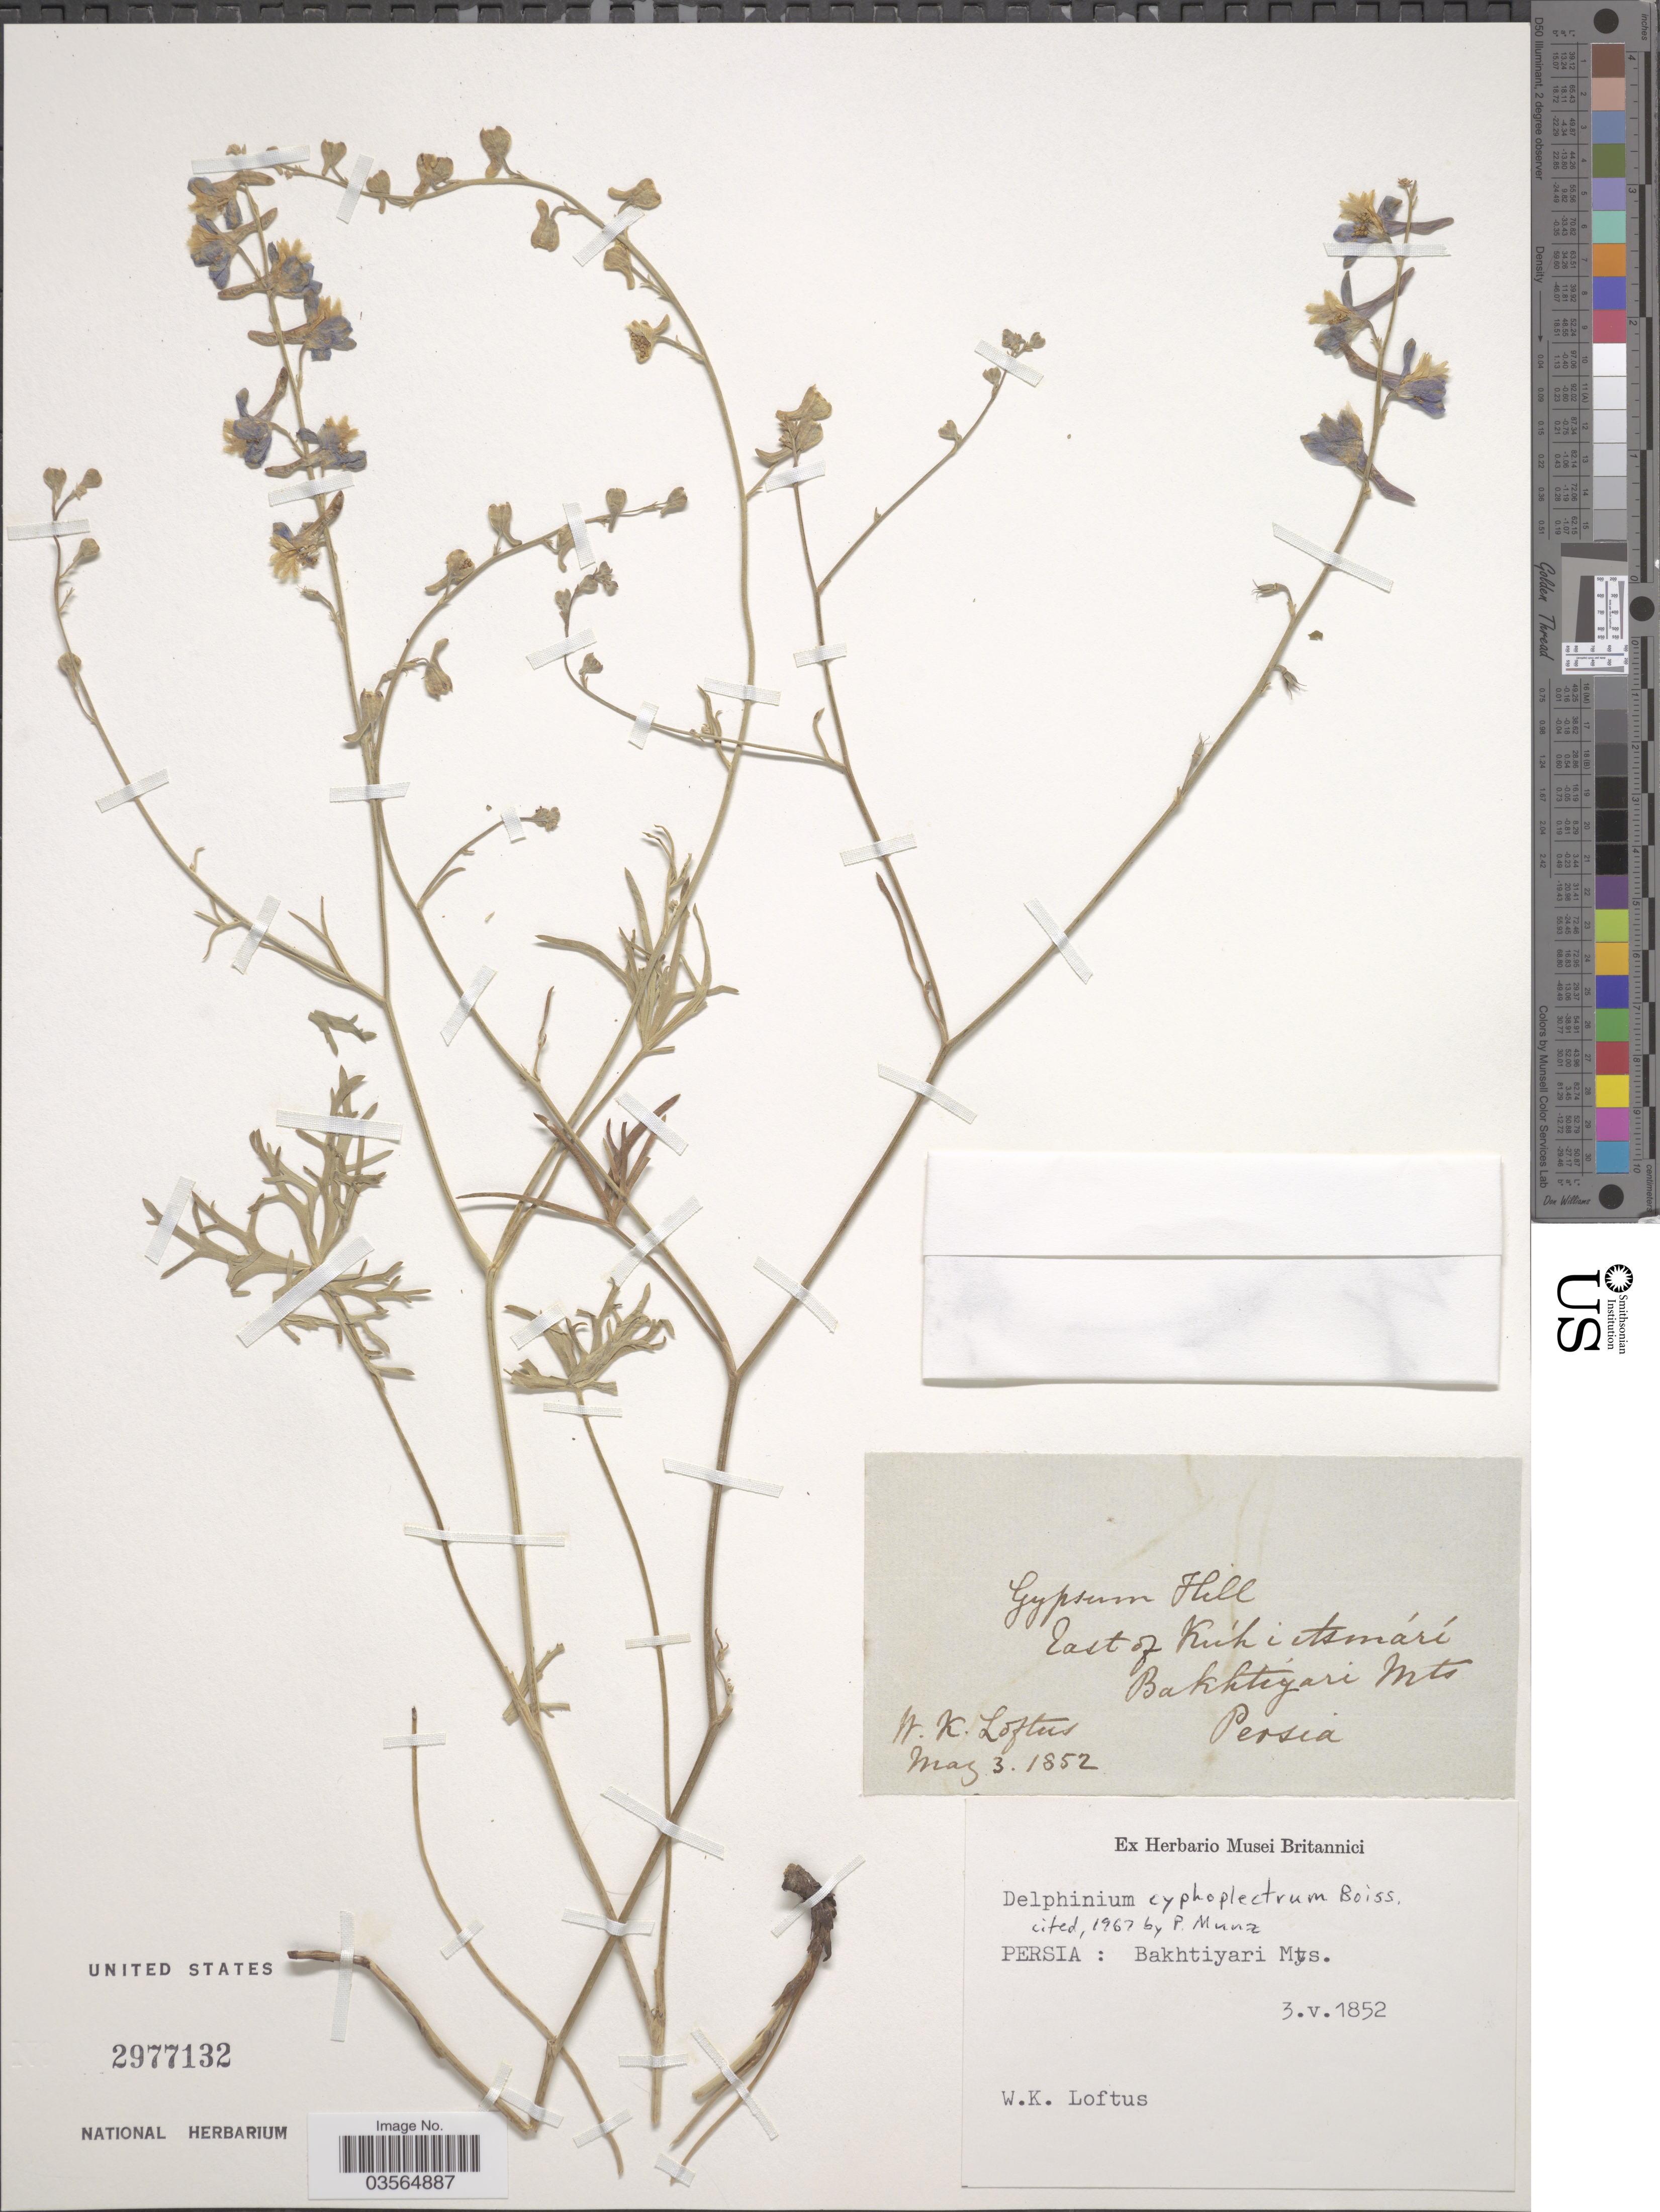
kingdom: Plantae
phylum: Tracheophyta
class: Magnoliopsida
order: Ranunculales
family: Ranunculaceae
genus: Delphinium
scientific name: Delphinium cyphoplectrum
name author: Boiss.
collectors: W. Loftus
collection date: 1852-05-03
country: Iran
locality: Gypsum Hill. East of Kuhi [interpreted] Asmárí [interpreted] Bakhtiyari Mts. Persia.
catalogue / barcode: US 2977132